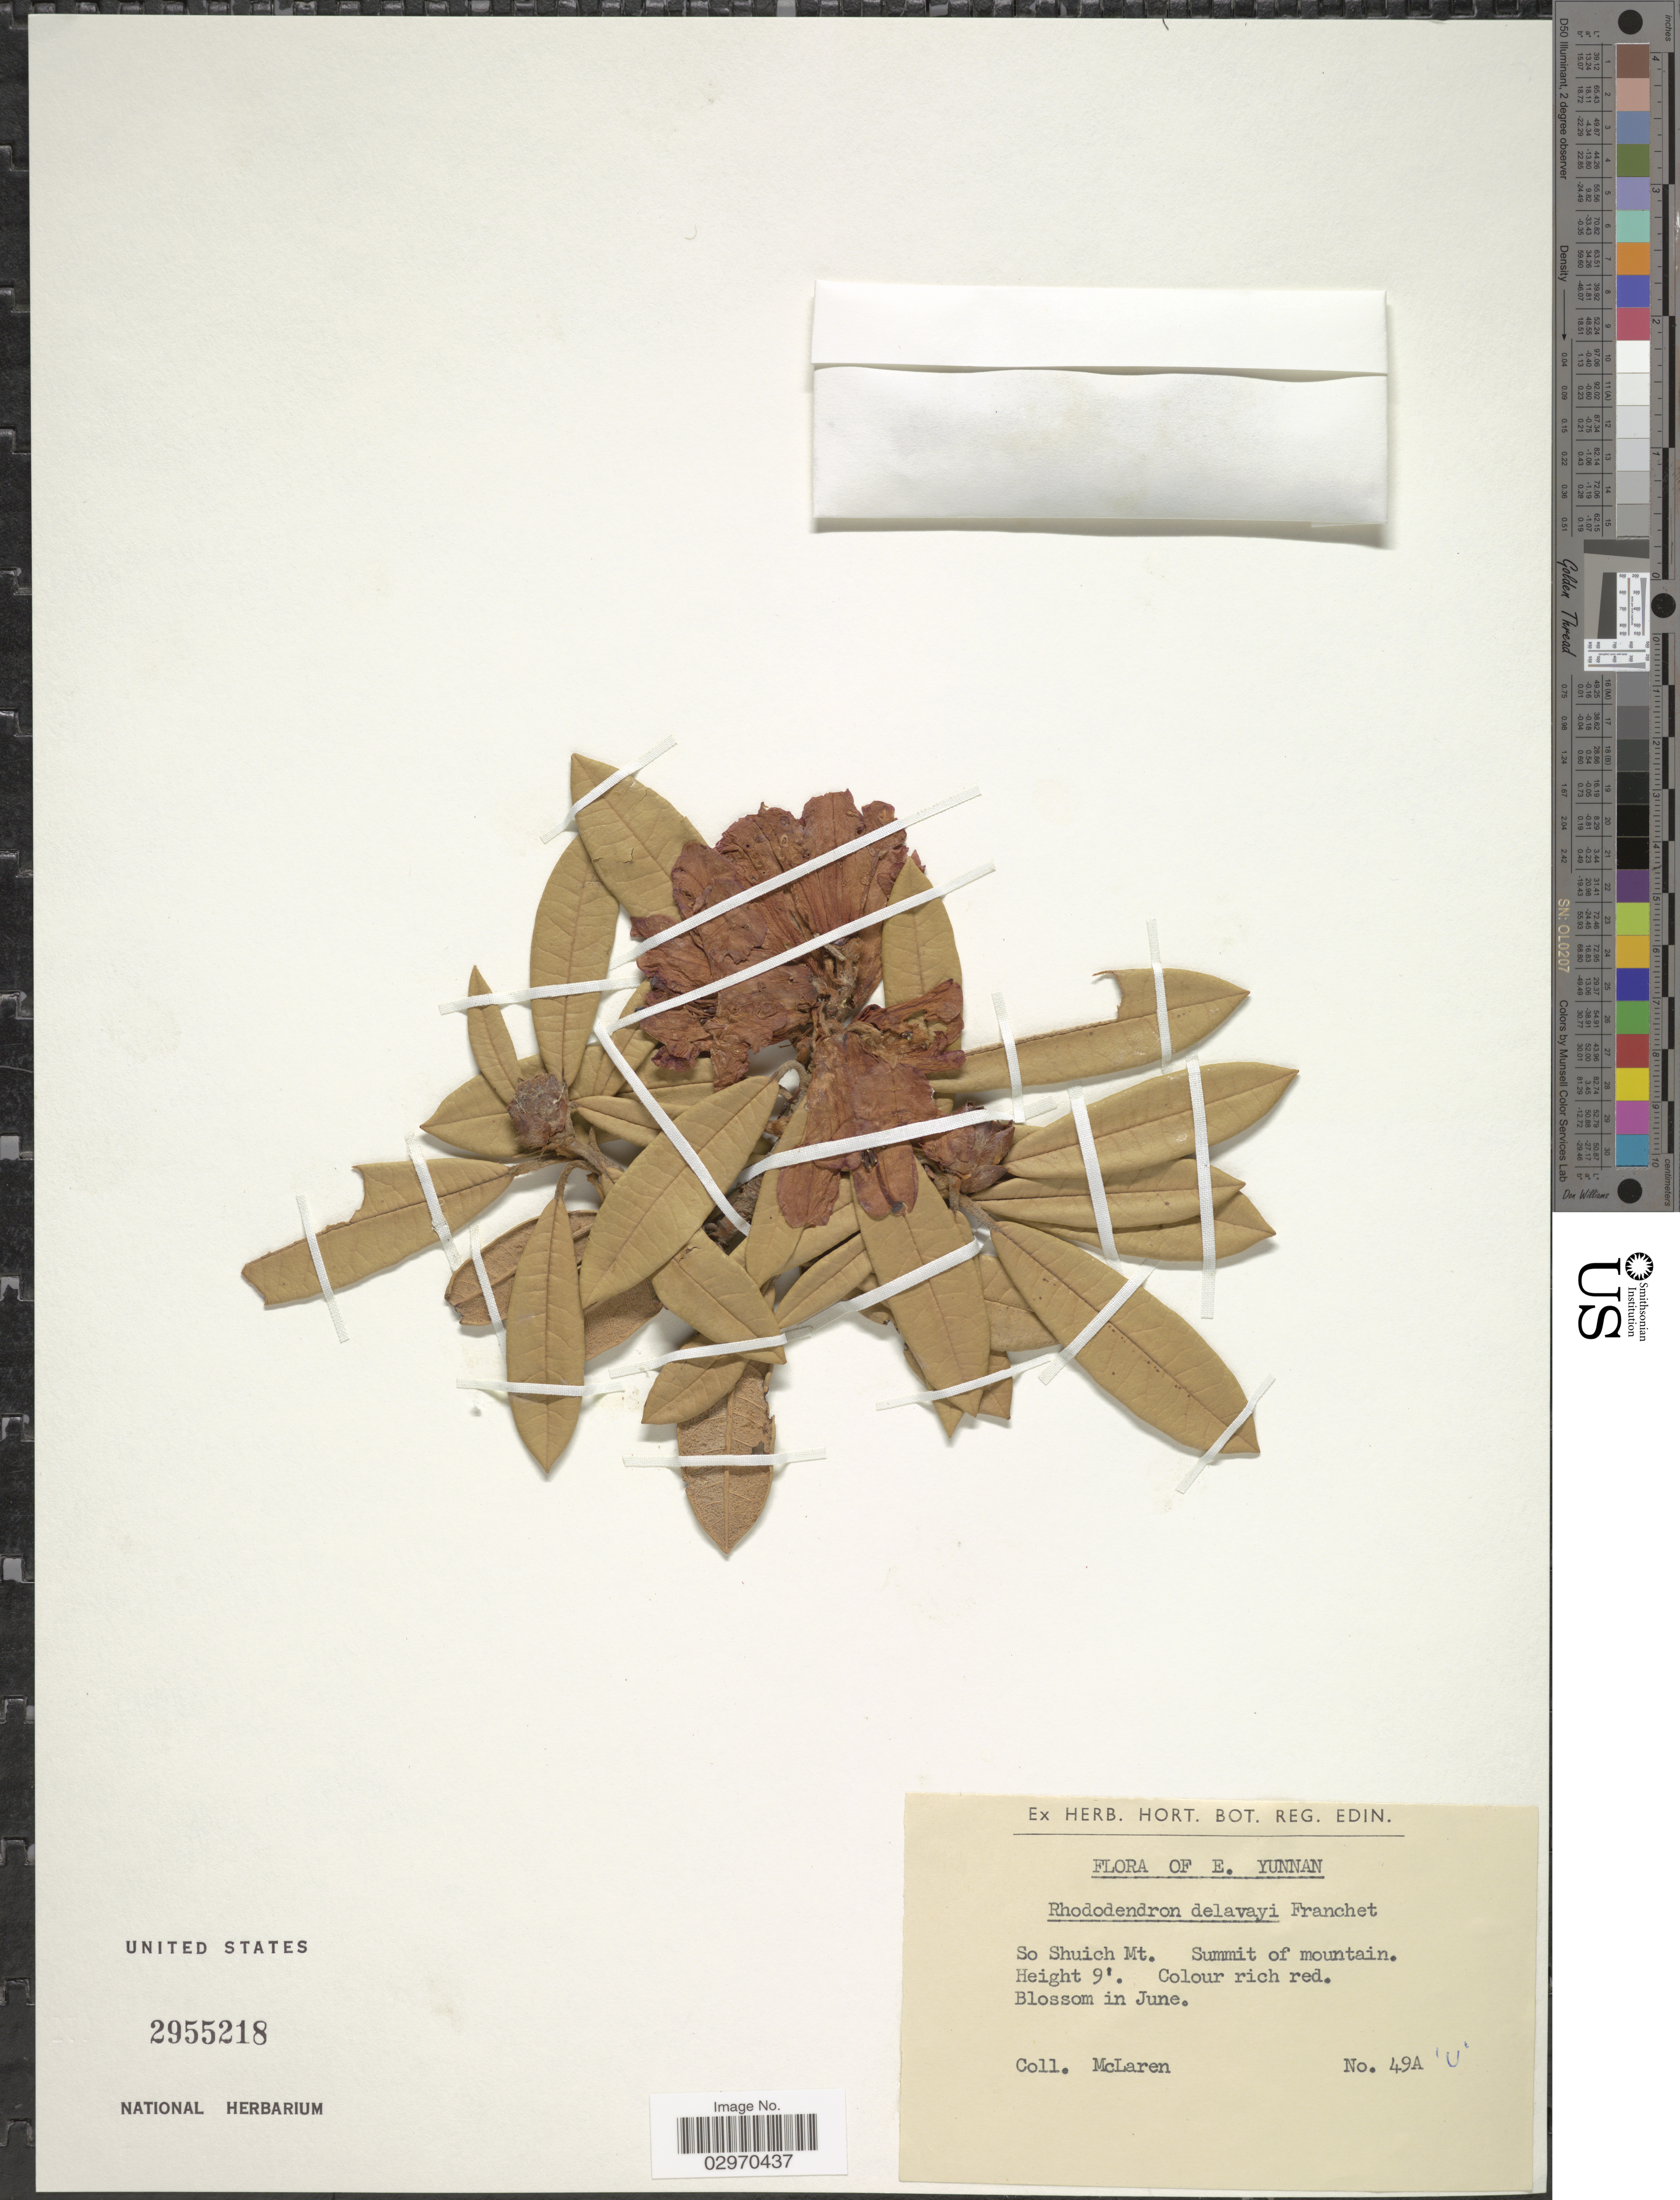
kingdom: Plantae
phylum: Tracheophyta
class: Magnoliopsida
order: Ericales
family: Ericaceae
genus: Rhododendron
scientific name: Rhododendron delavayi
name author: Franch.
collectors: McLaren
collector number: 49A 'U'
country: China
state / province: Yunnan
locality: E. Yunnan. So Shuich Mt. Summit of mountain.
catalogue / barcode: US 2955218